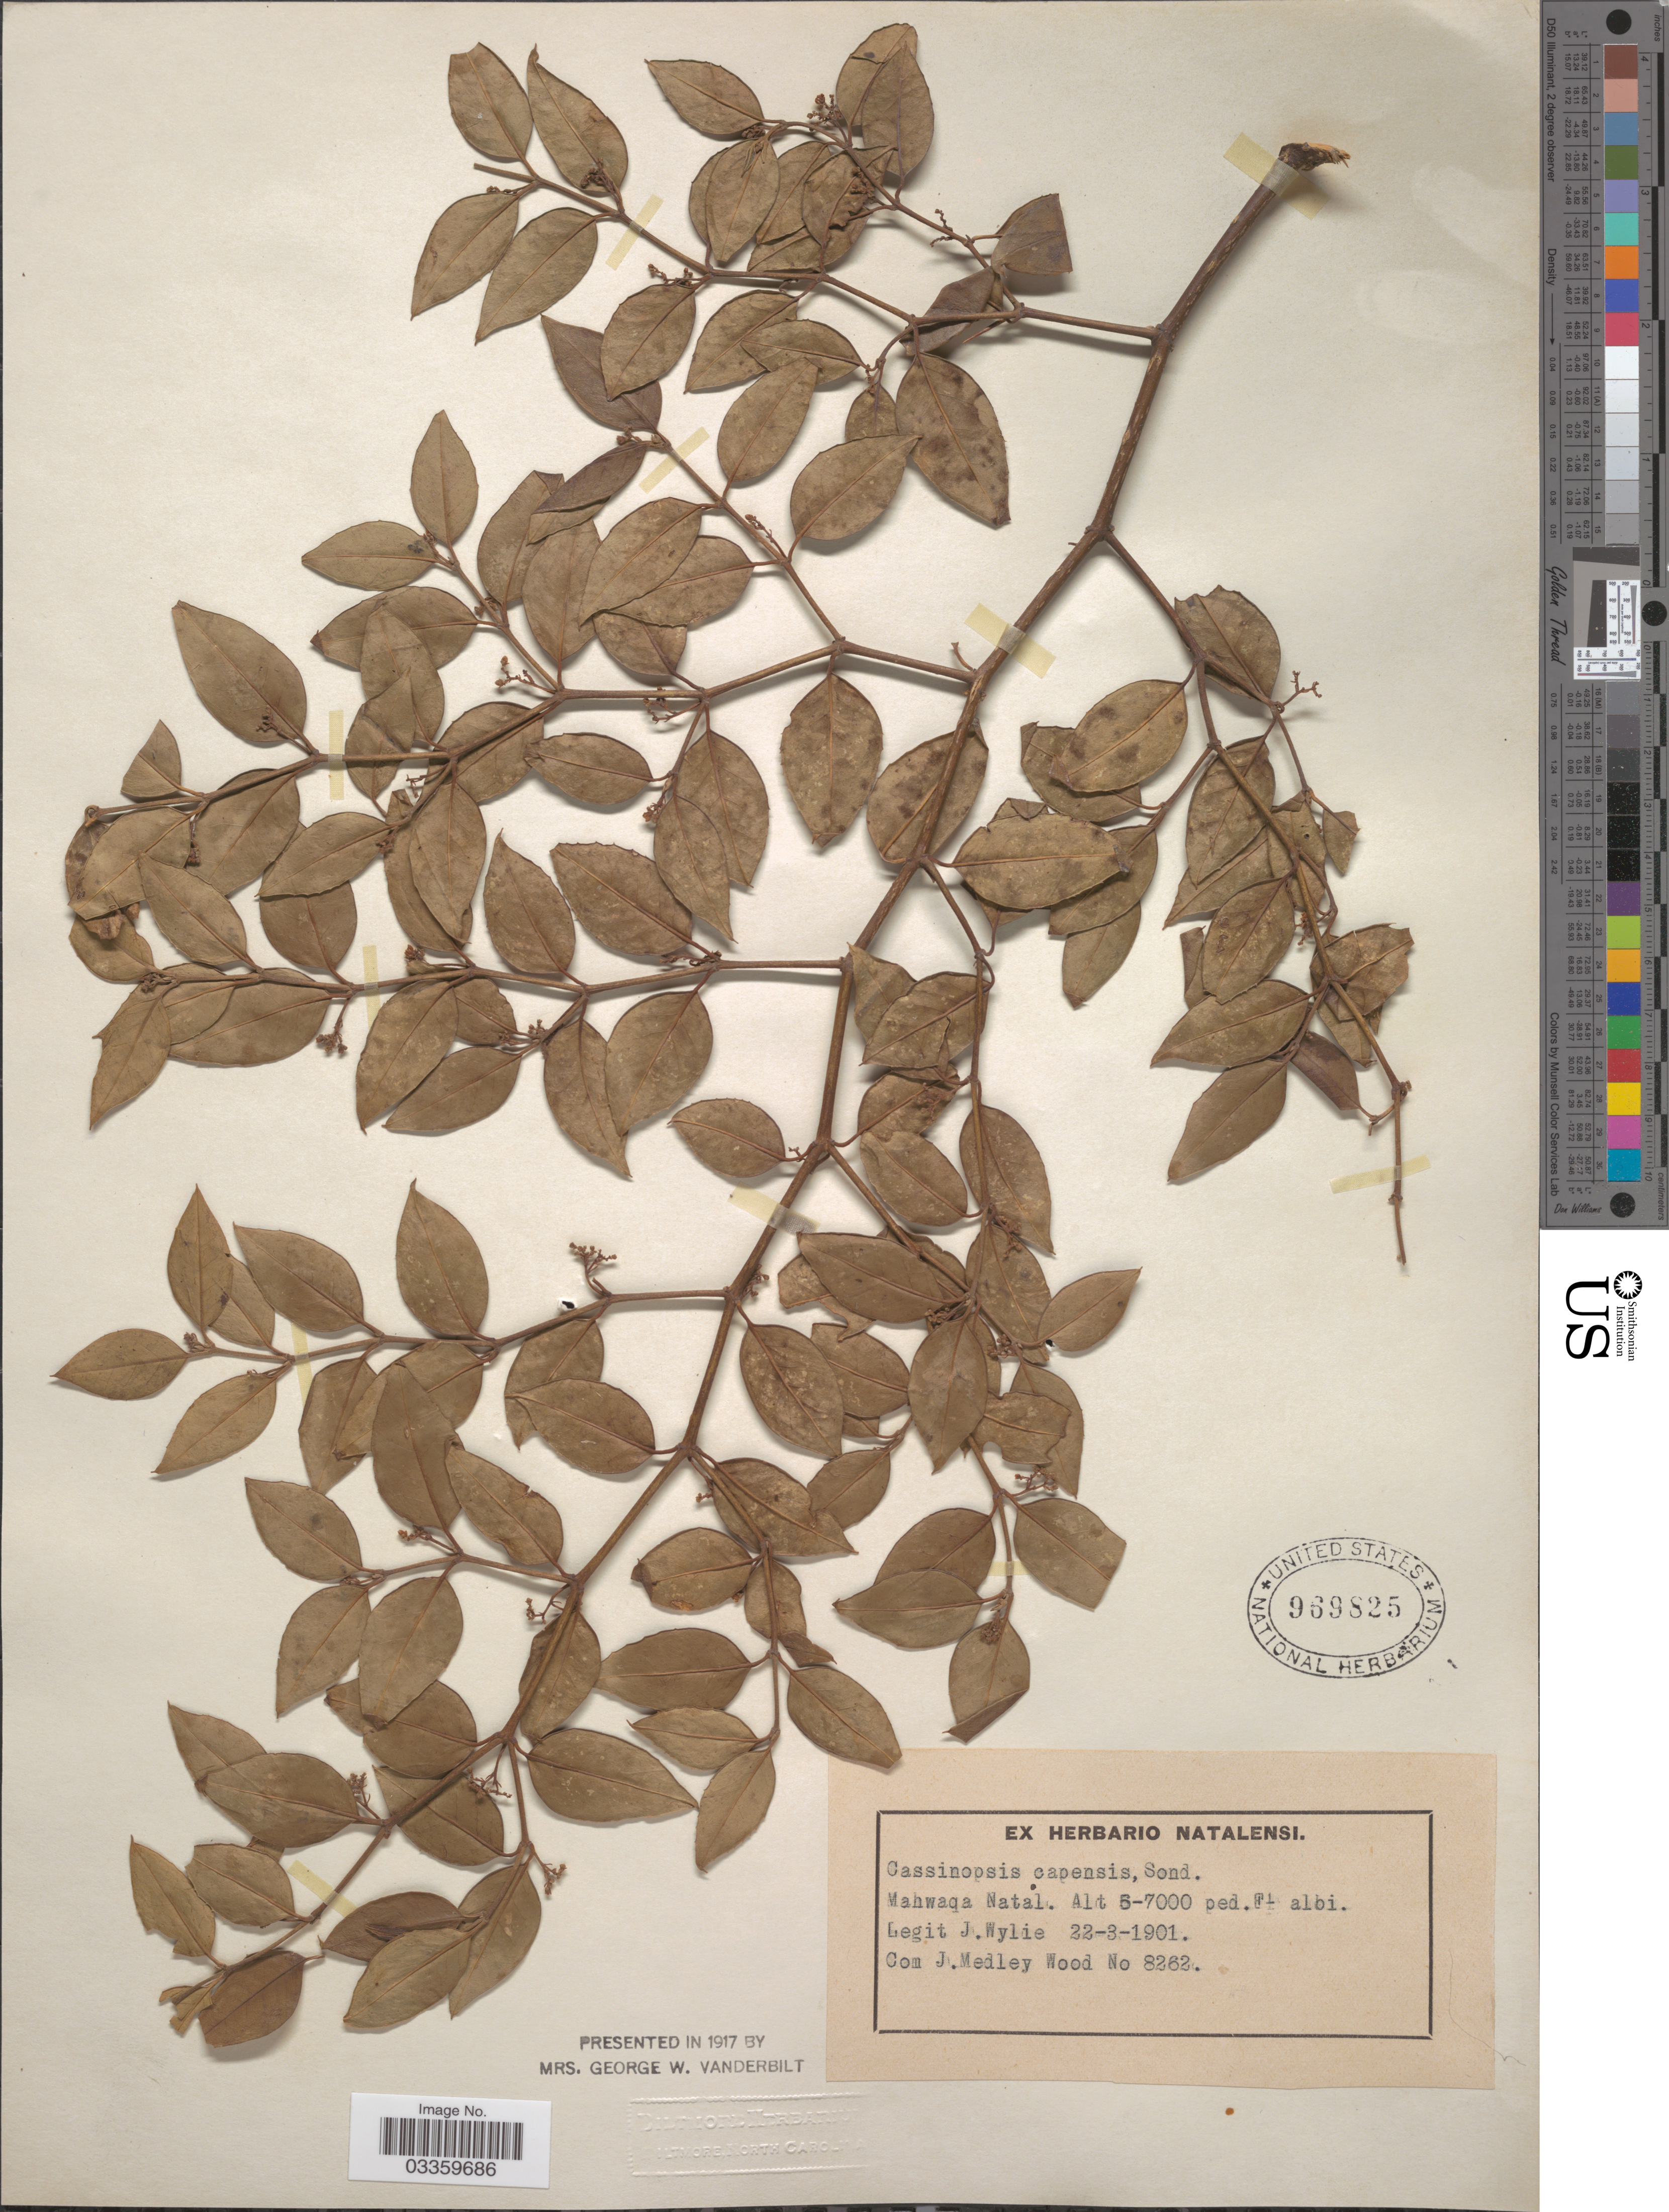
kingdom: Plantae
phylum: Tracheophyta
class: Magnoliopsida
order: Icacinales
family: Icacinaceae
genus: Cassinopsis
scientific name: Cassinopsis capensis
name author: Harv. & Sond.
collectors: J. Wylie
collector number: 8262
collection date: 1901-03-22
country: South Africa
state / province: KwaZulu-Natal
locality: Mahwaqa Natal.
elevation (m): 1829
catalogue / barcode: US 969825